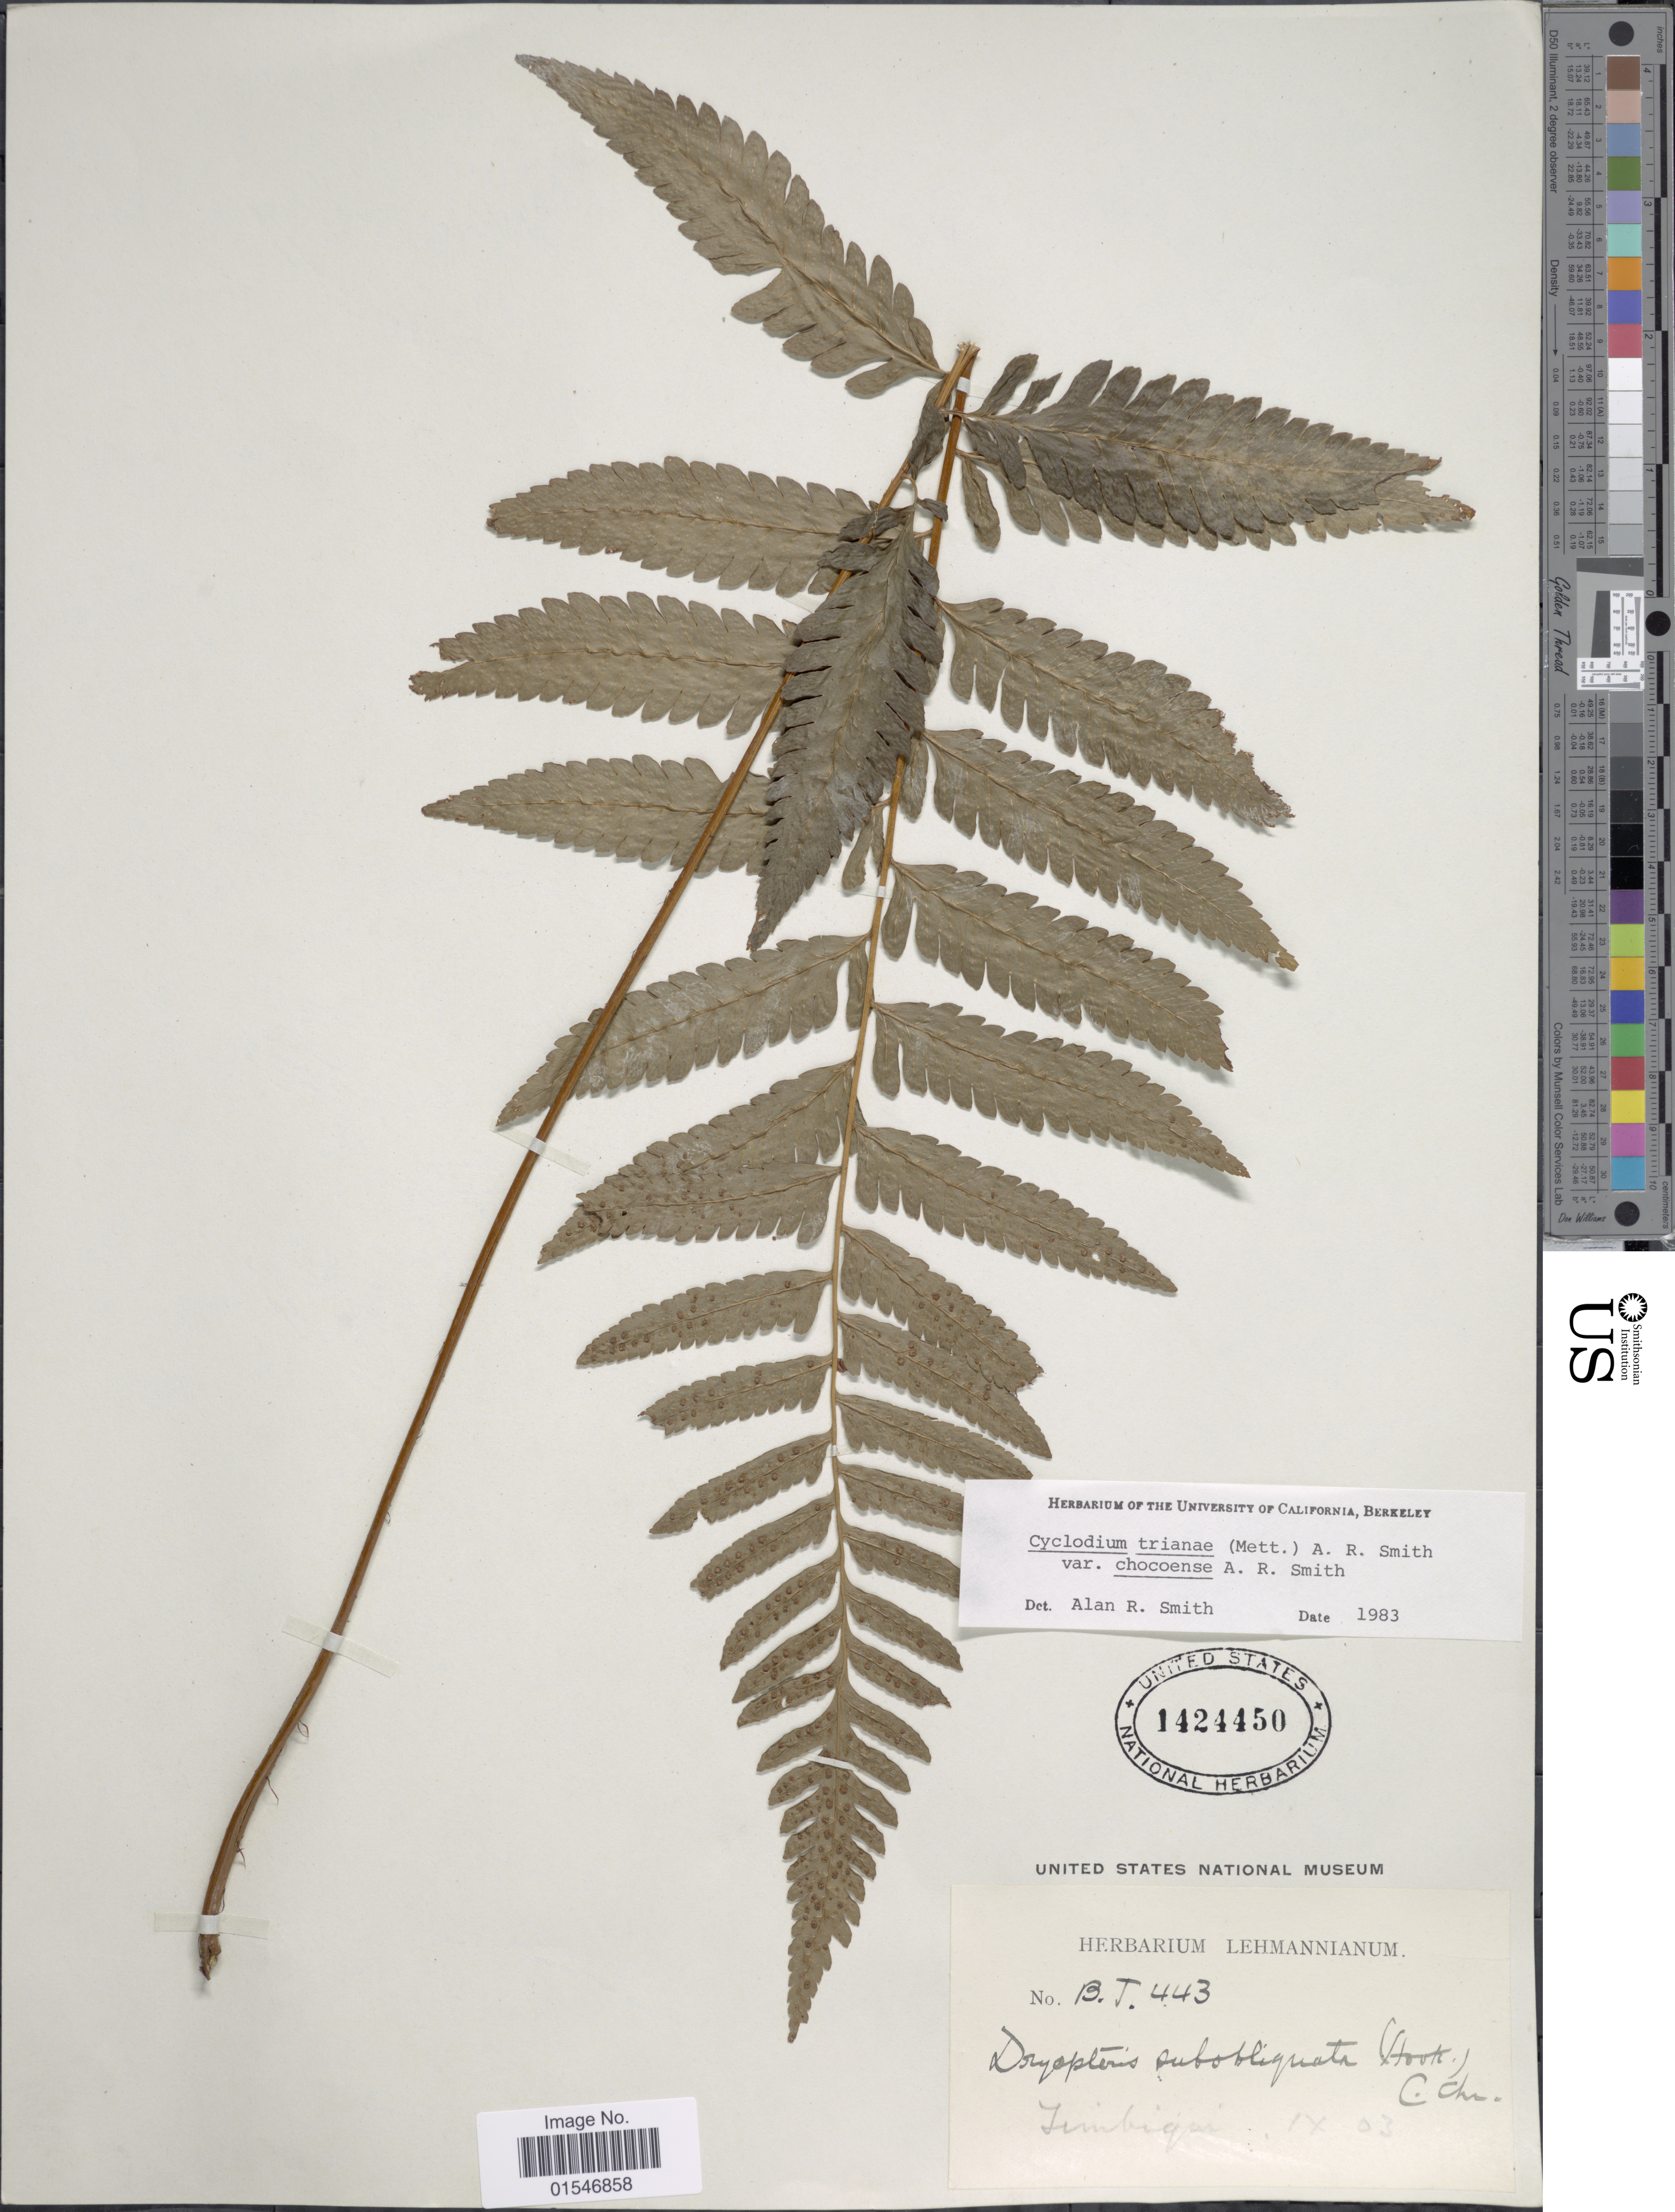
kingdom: Plantae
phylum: Tracheophyta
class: Polypodiopsida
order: Polypodiales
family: Dryopteridaceae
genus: Cyclodium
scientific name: Cyclodium trianae var. chocoense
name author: A.R. Sm.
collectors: ex herb. Lehmannianum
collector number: BT443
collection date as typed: Transcribed d/m/y: /9/3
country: Ecuador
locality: Jimbiqui. [interpreted]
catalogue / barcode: US 1424450